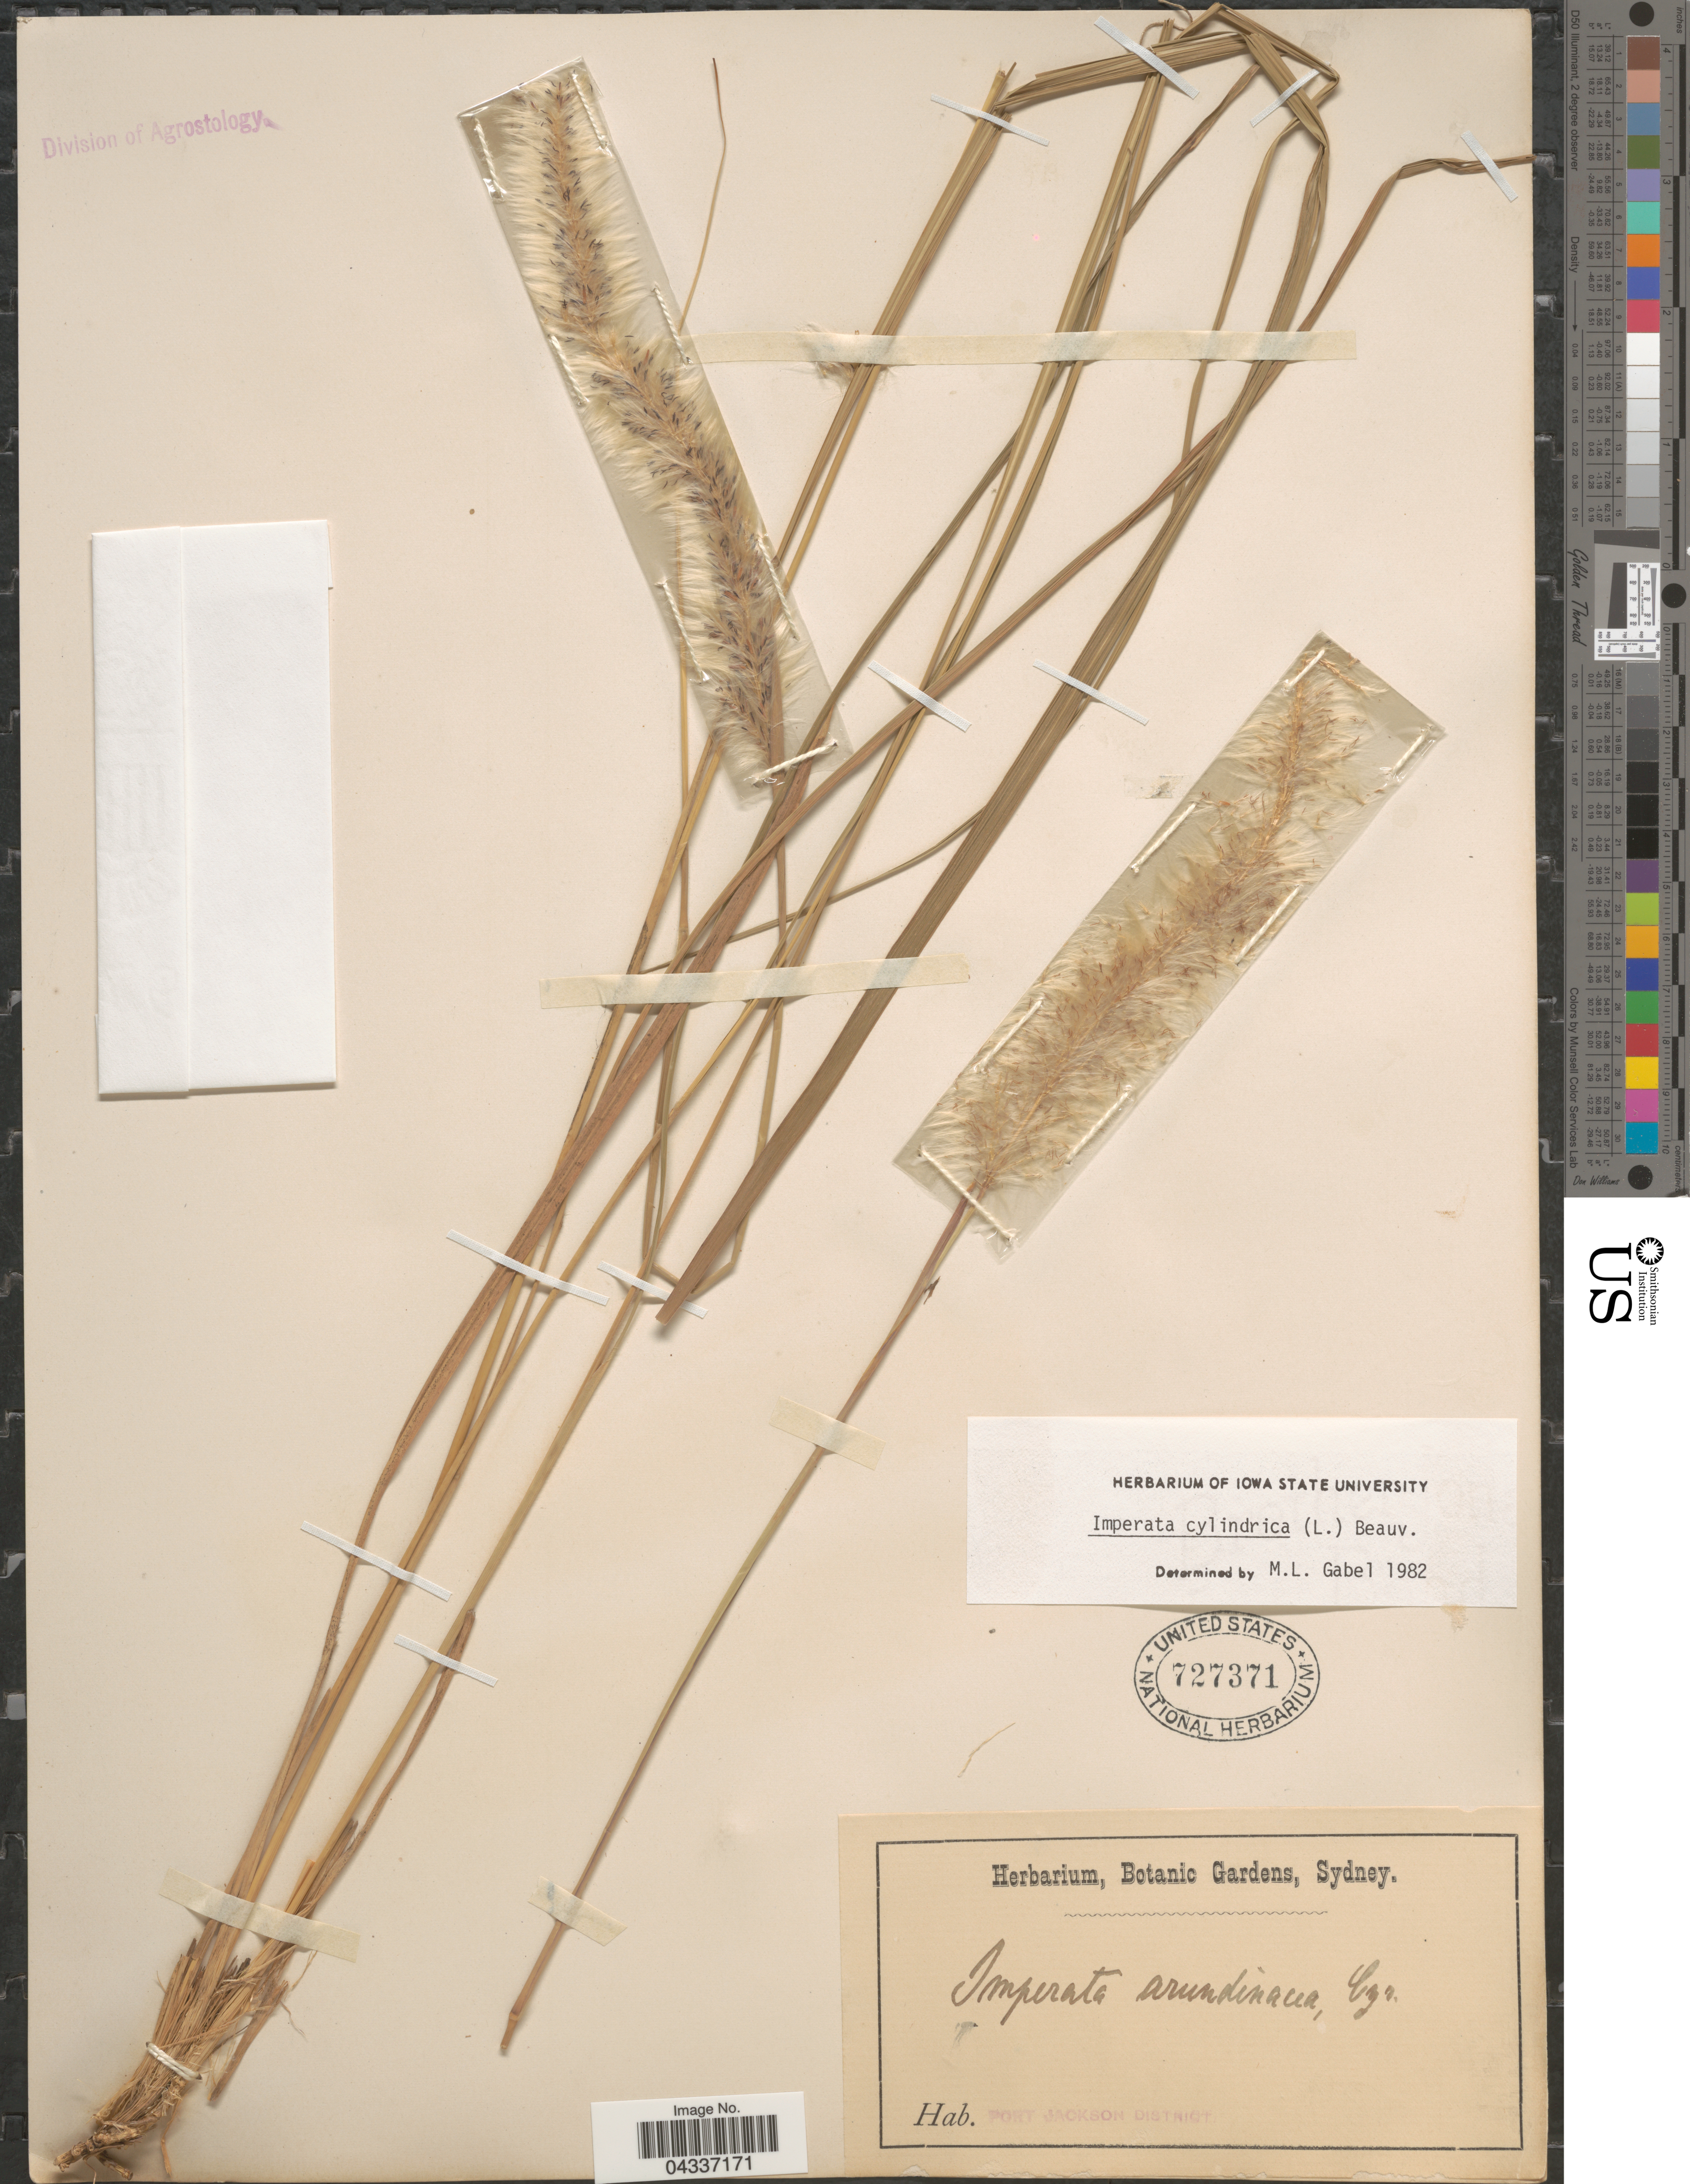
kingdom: Plantae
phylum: Tracheophyta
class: Liliopsida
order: Poales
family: Poaceae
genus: Imperata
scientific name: Imperata cylindrica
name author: (L.) P. Beauv.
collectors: ex herb. Botanic Gardens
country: Australia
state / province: New South Wales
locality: Port Jackson District.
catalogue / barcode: US 727371